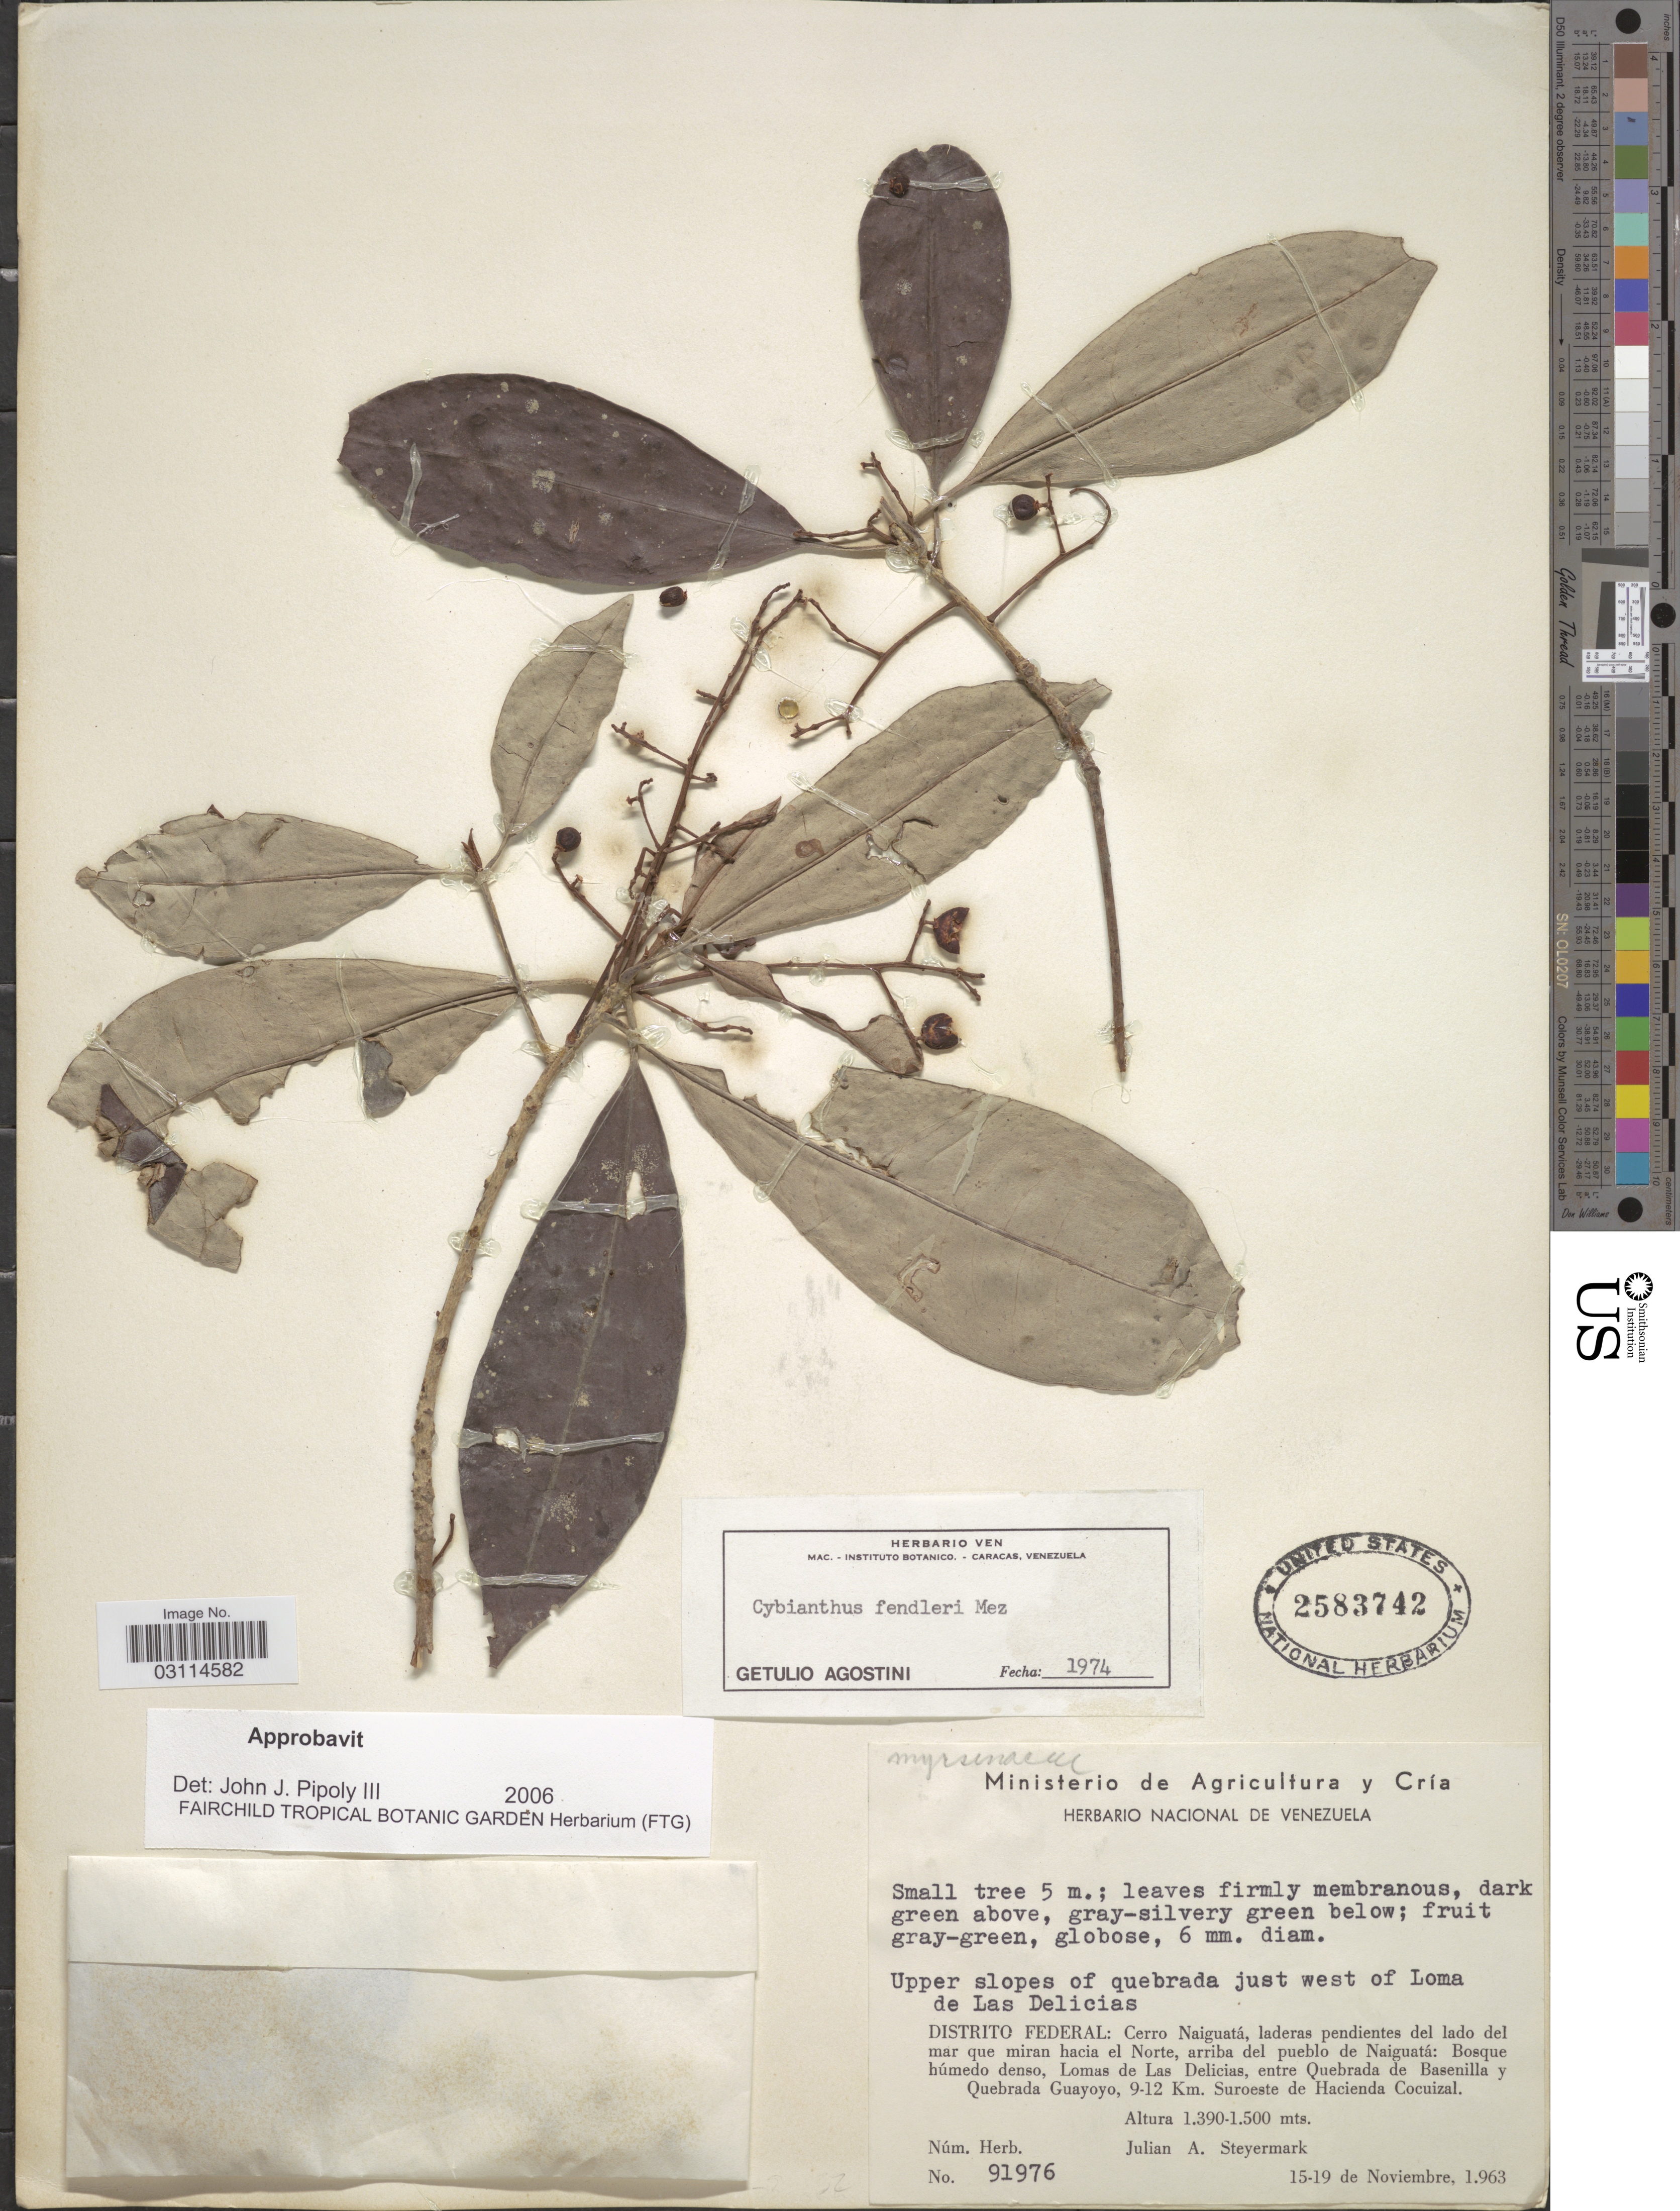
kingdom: Plantae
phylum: Tracheophyta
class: Magnoliopsida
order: Ericales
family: Primulaceae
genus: Cybianthus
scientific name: Cybianthus fendleri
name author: Mez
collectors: J. Steyermark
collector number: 91976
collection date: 1963-11-15/1963-11-19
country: Venezuela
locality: Upper slopes of quebrada just west of Loma de Las Delicias. Distrito Federal: Cerro Naiguatá, laderas pendientes del lado del mar que miran hacia el Norte, arriba del pueblo de Naiguatá: Bosque húmedo denso, Lomas de Las Delicias, entre Quebrada de Basenilla y Quebrada Guayoyo, 9-12 Km. Suroeste de Hacienda Cocuizal.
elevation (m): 1390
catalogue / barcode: US 2583742